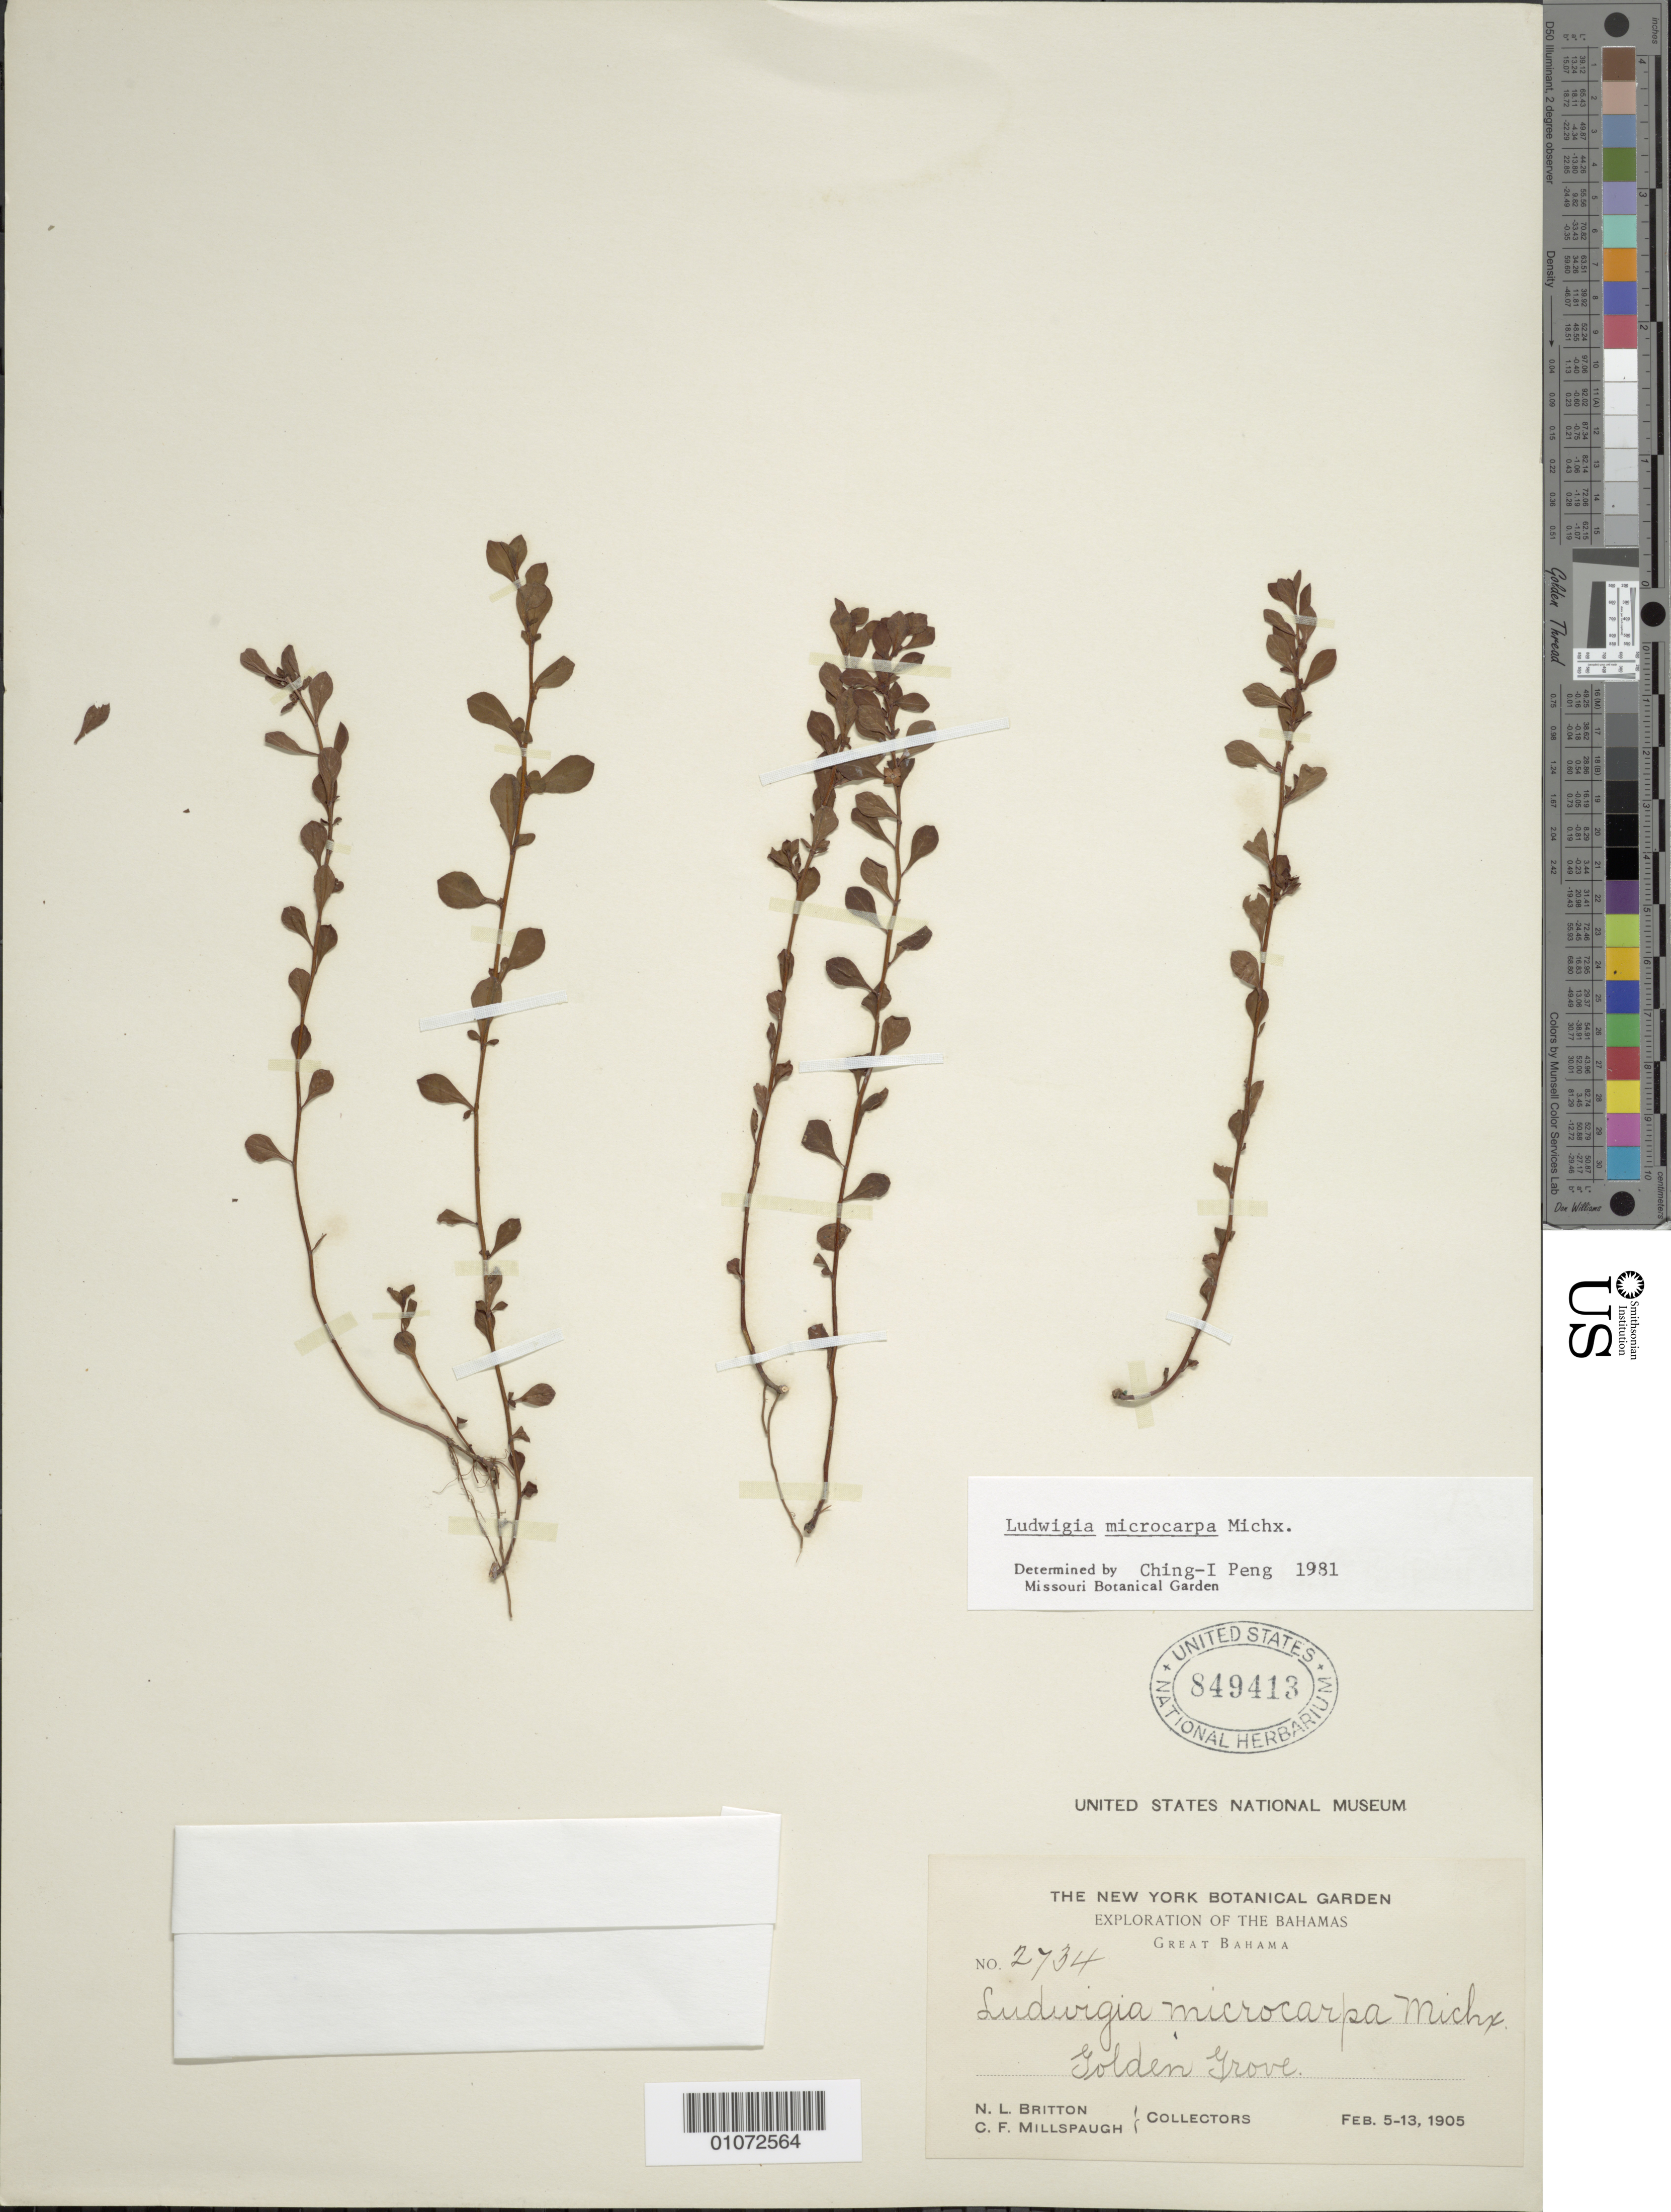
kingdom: Plantae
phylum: Tracheophyta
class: Magnoliopsida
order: Myrtales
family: Onagraceae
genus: Ludwigia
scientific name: Ludwigia microcarpa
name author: Michx.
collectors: N. Britton & C. F. Millspaugh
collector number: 2734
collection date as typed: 05 Feb 1905 to 13 Feb 1905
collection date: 1905-02-05/1905-02-13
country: Bahamas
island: Great Bahama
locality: Golden Grove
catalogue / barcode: US 849413